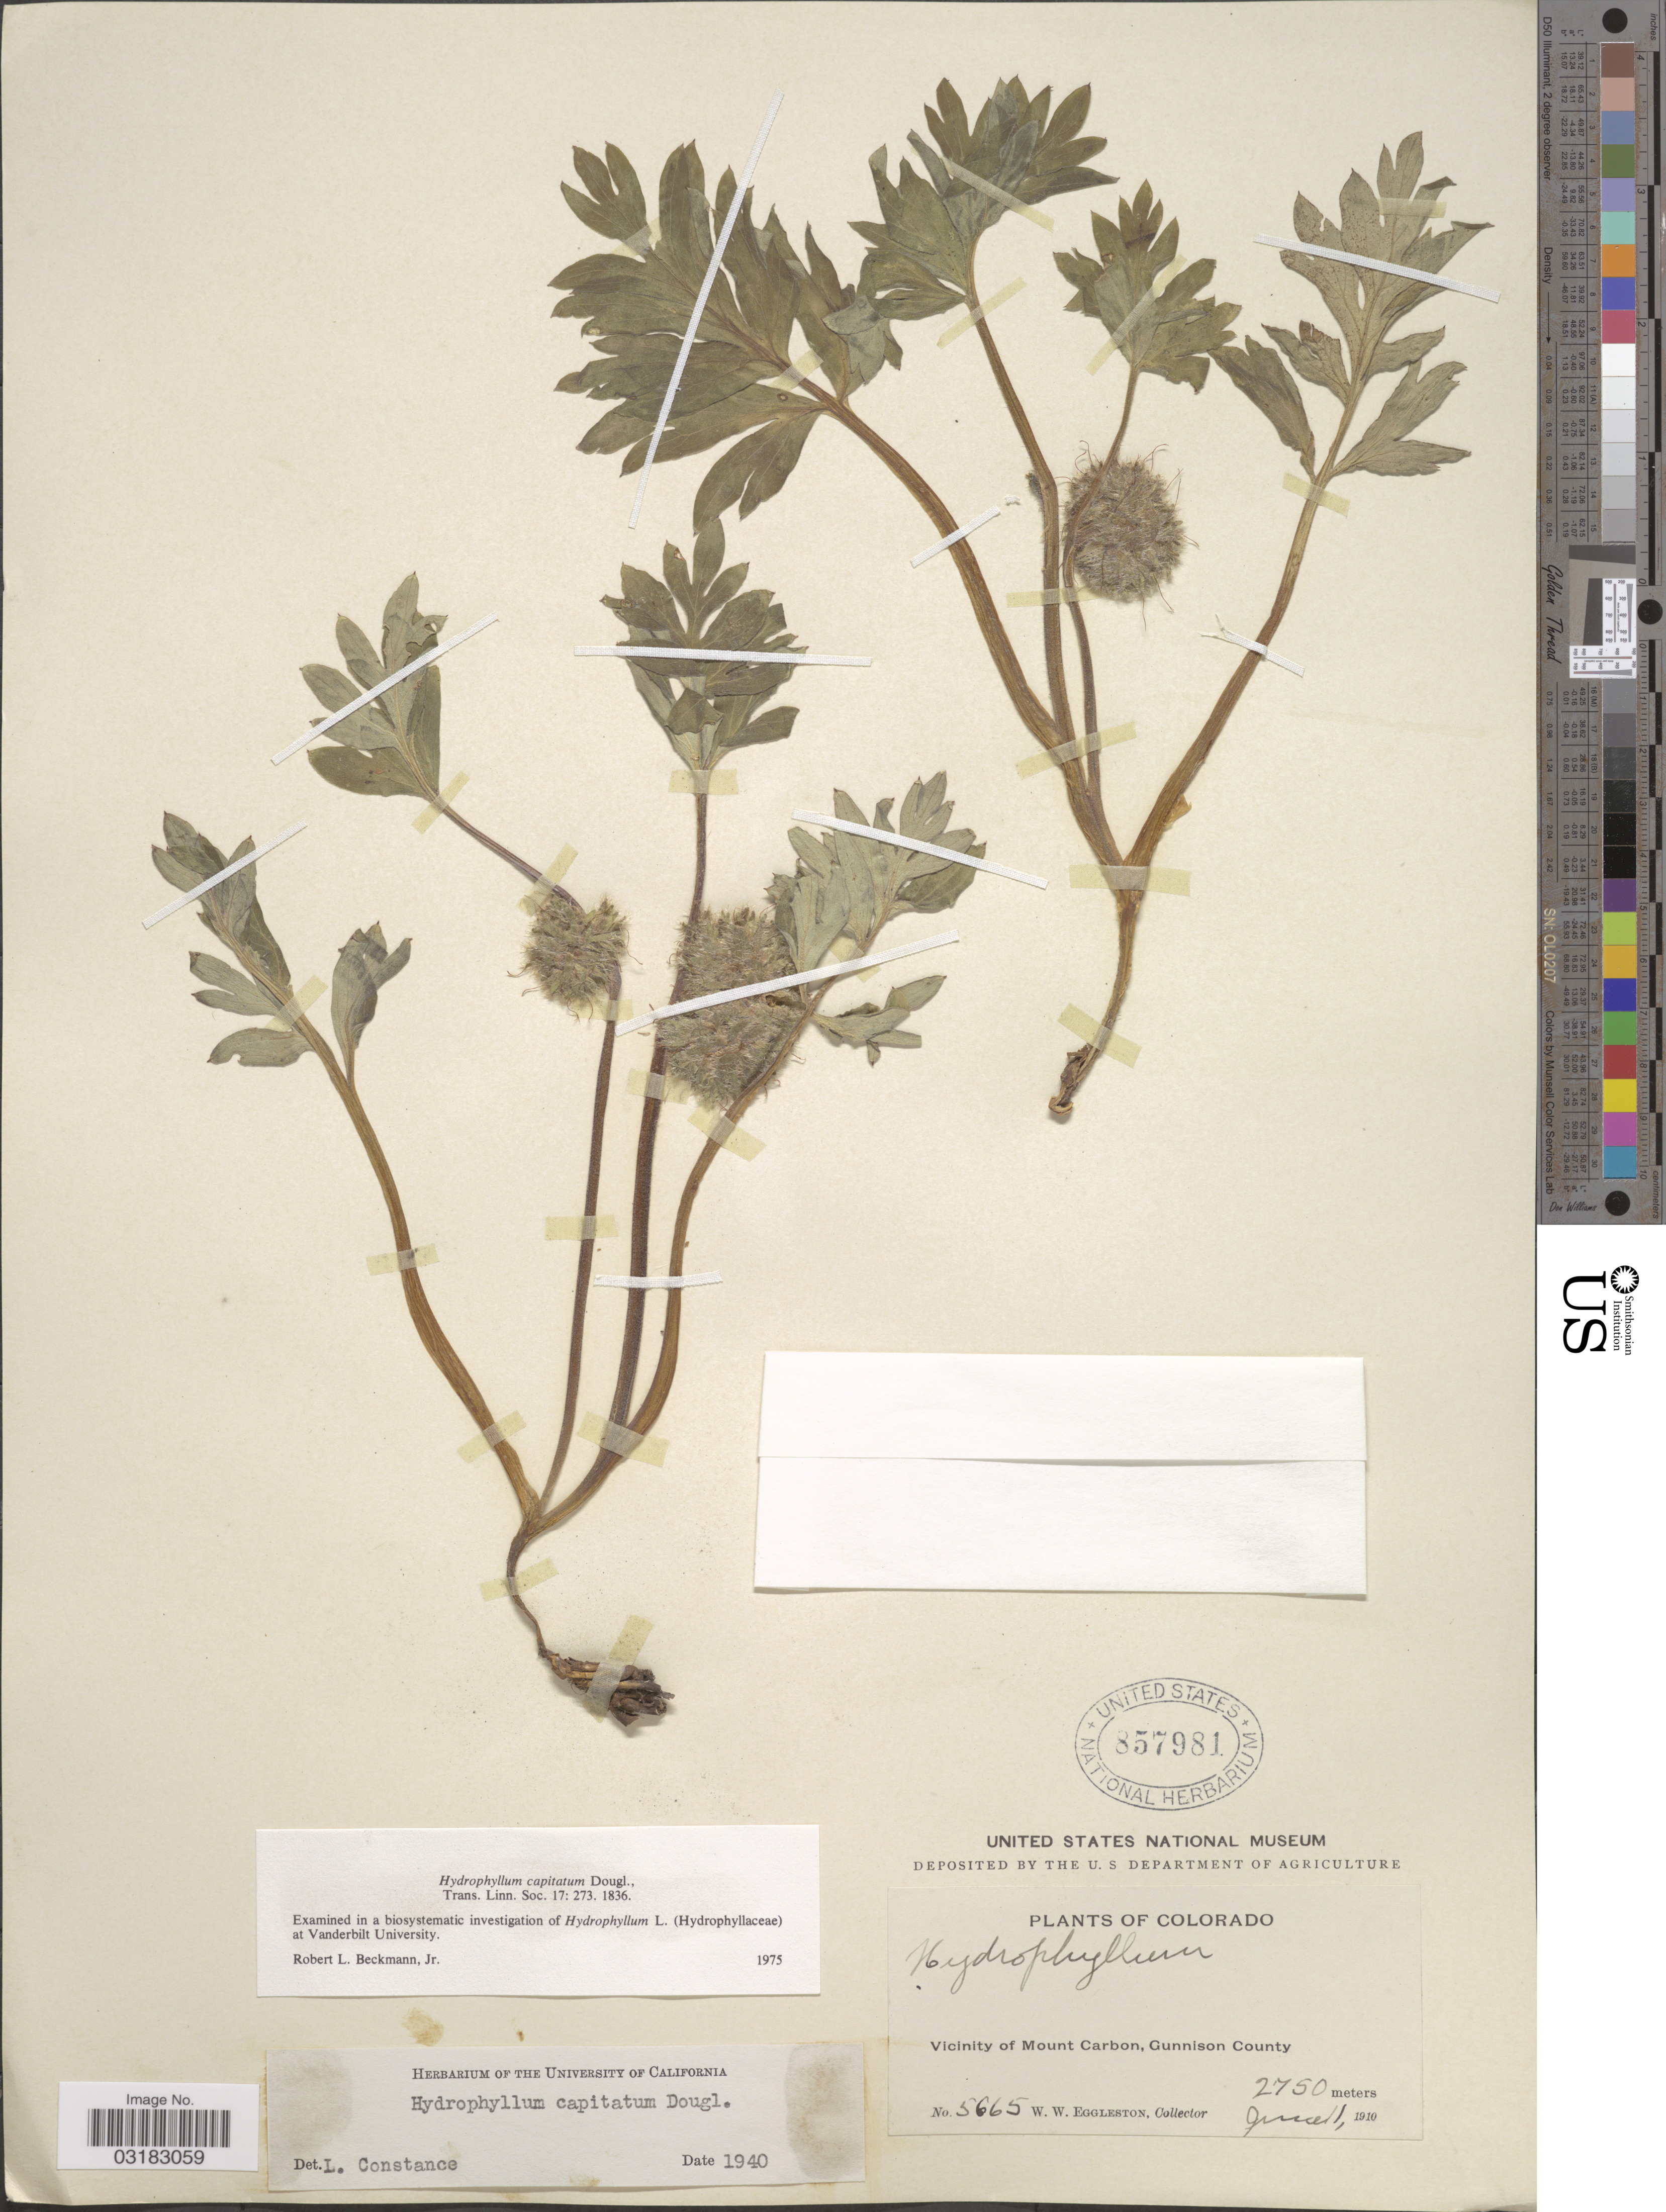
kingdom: Plantae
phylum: Tracheophyta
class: Magnoliopsida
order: Boraginales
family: Hydrophyllaceae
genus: Hydrophyllum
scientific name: Hydrophyllum capitatum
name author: Douglas ex Benth.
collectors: W. W. Eggleston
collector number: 5665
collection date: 1910-06-11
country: United States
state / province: Colorado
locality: Vicinity of Mount Carbon, Gunnison County.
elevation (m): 2750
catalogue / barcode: US 857981